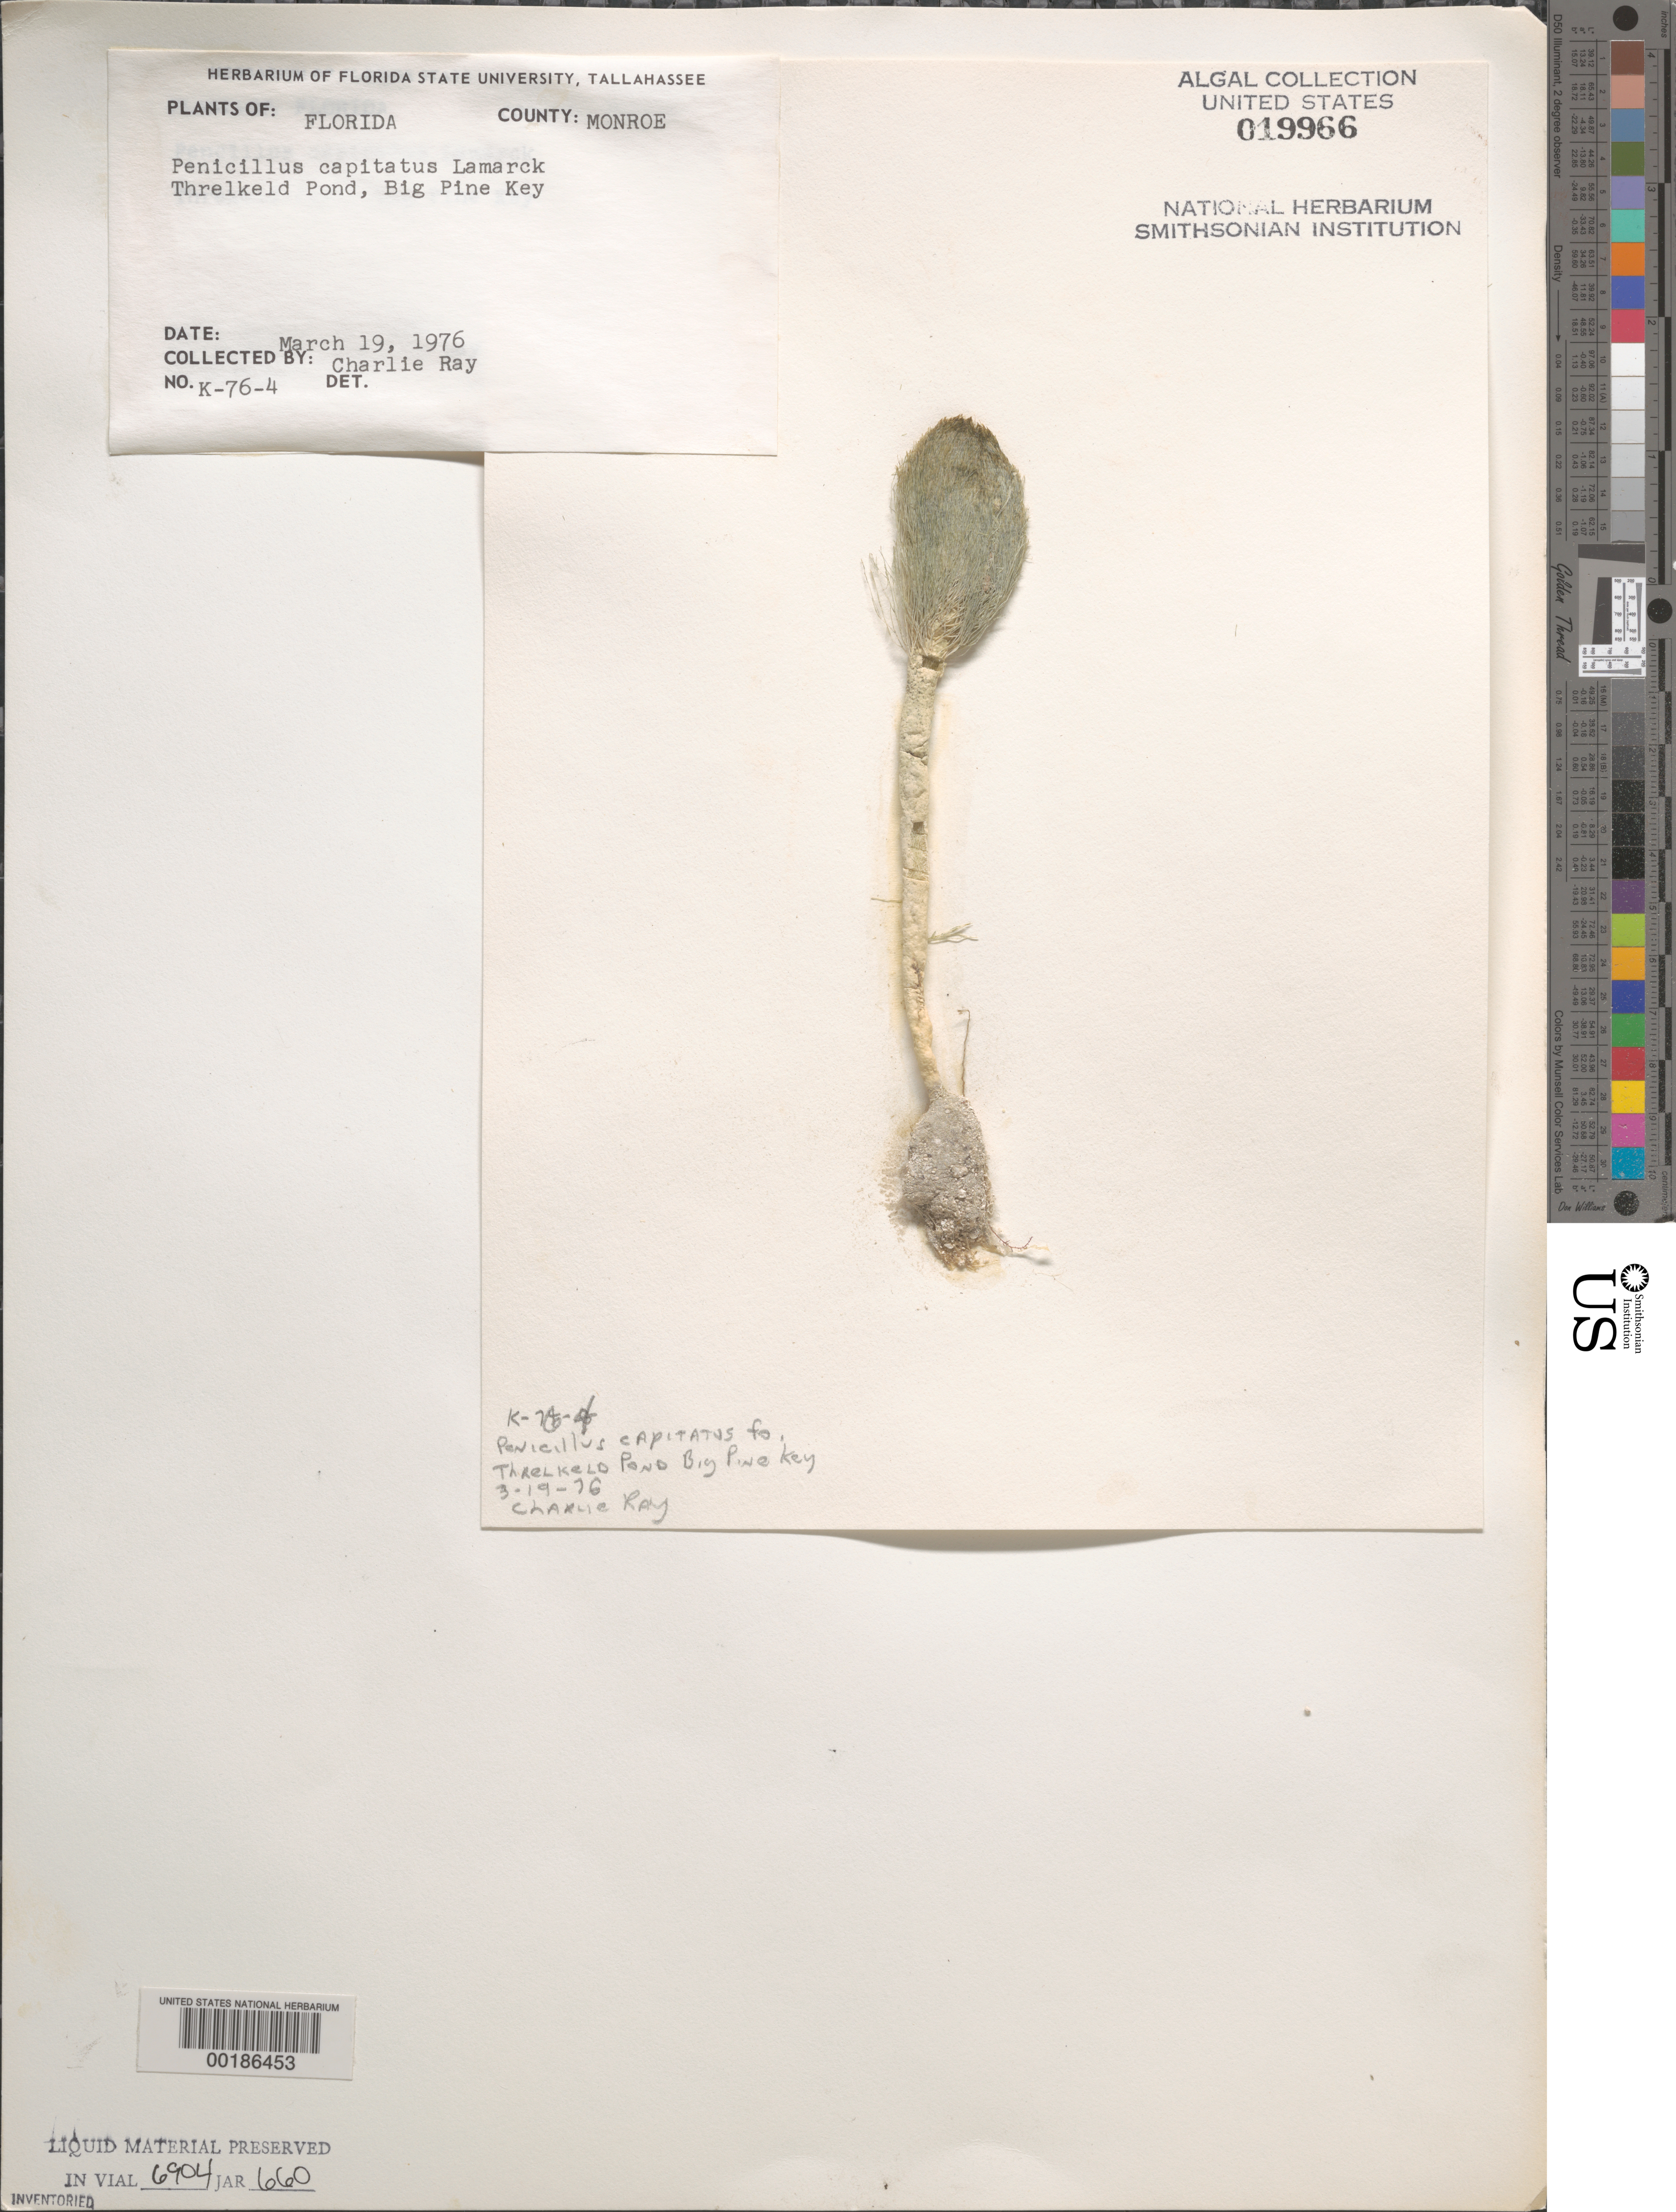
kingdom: Plantae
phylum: Chlorophyta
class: Ulvophyceae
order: Bryopsidales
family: Udoteaceae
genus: Penicillus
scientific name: Penicillus capitatus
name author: Lam.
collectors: C. Ray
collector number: K-76-4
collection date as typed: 19 Mar 1976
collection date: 1976-03-19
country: United States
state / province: Florida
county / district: Monroe County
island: Big Pine Key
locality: Threlkeld Pond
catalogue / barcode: US 19966